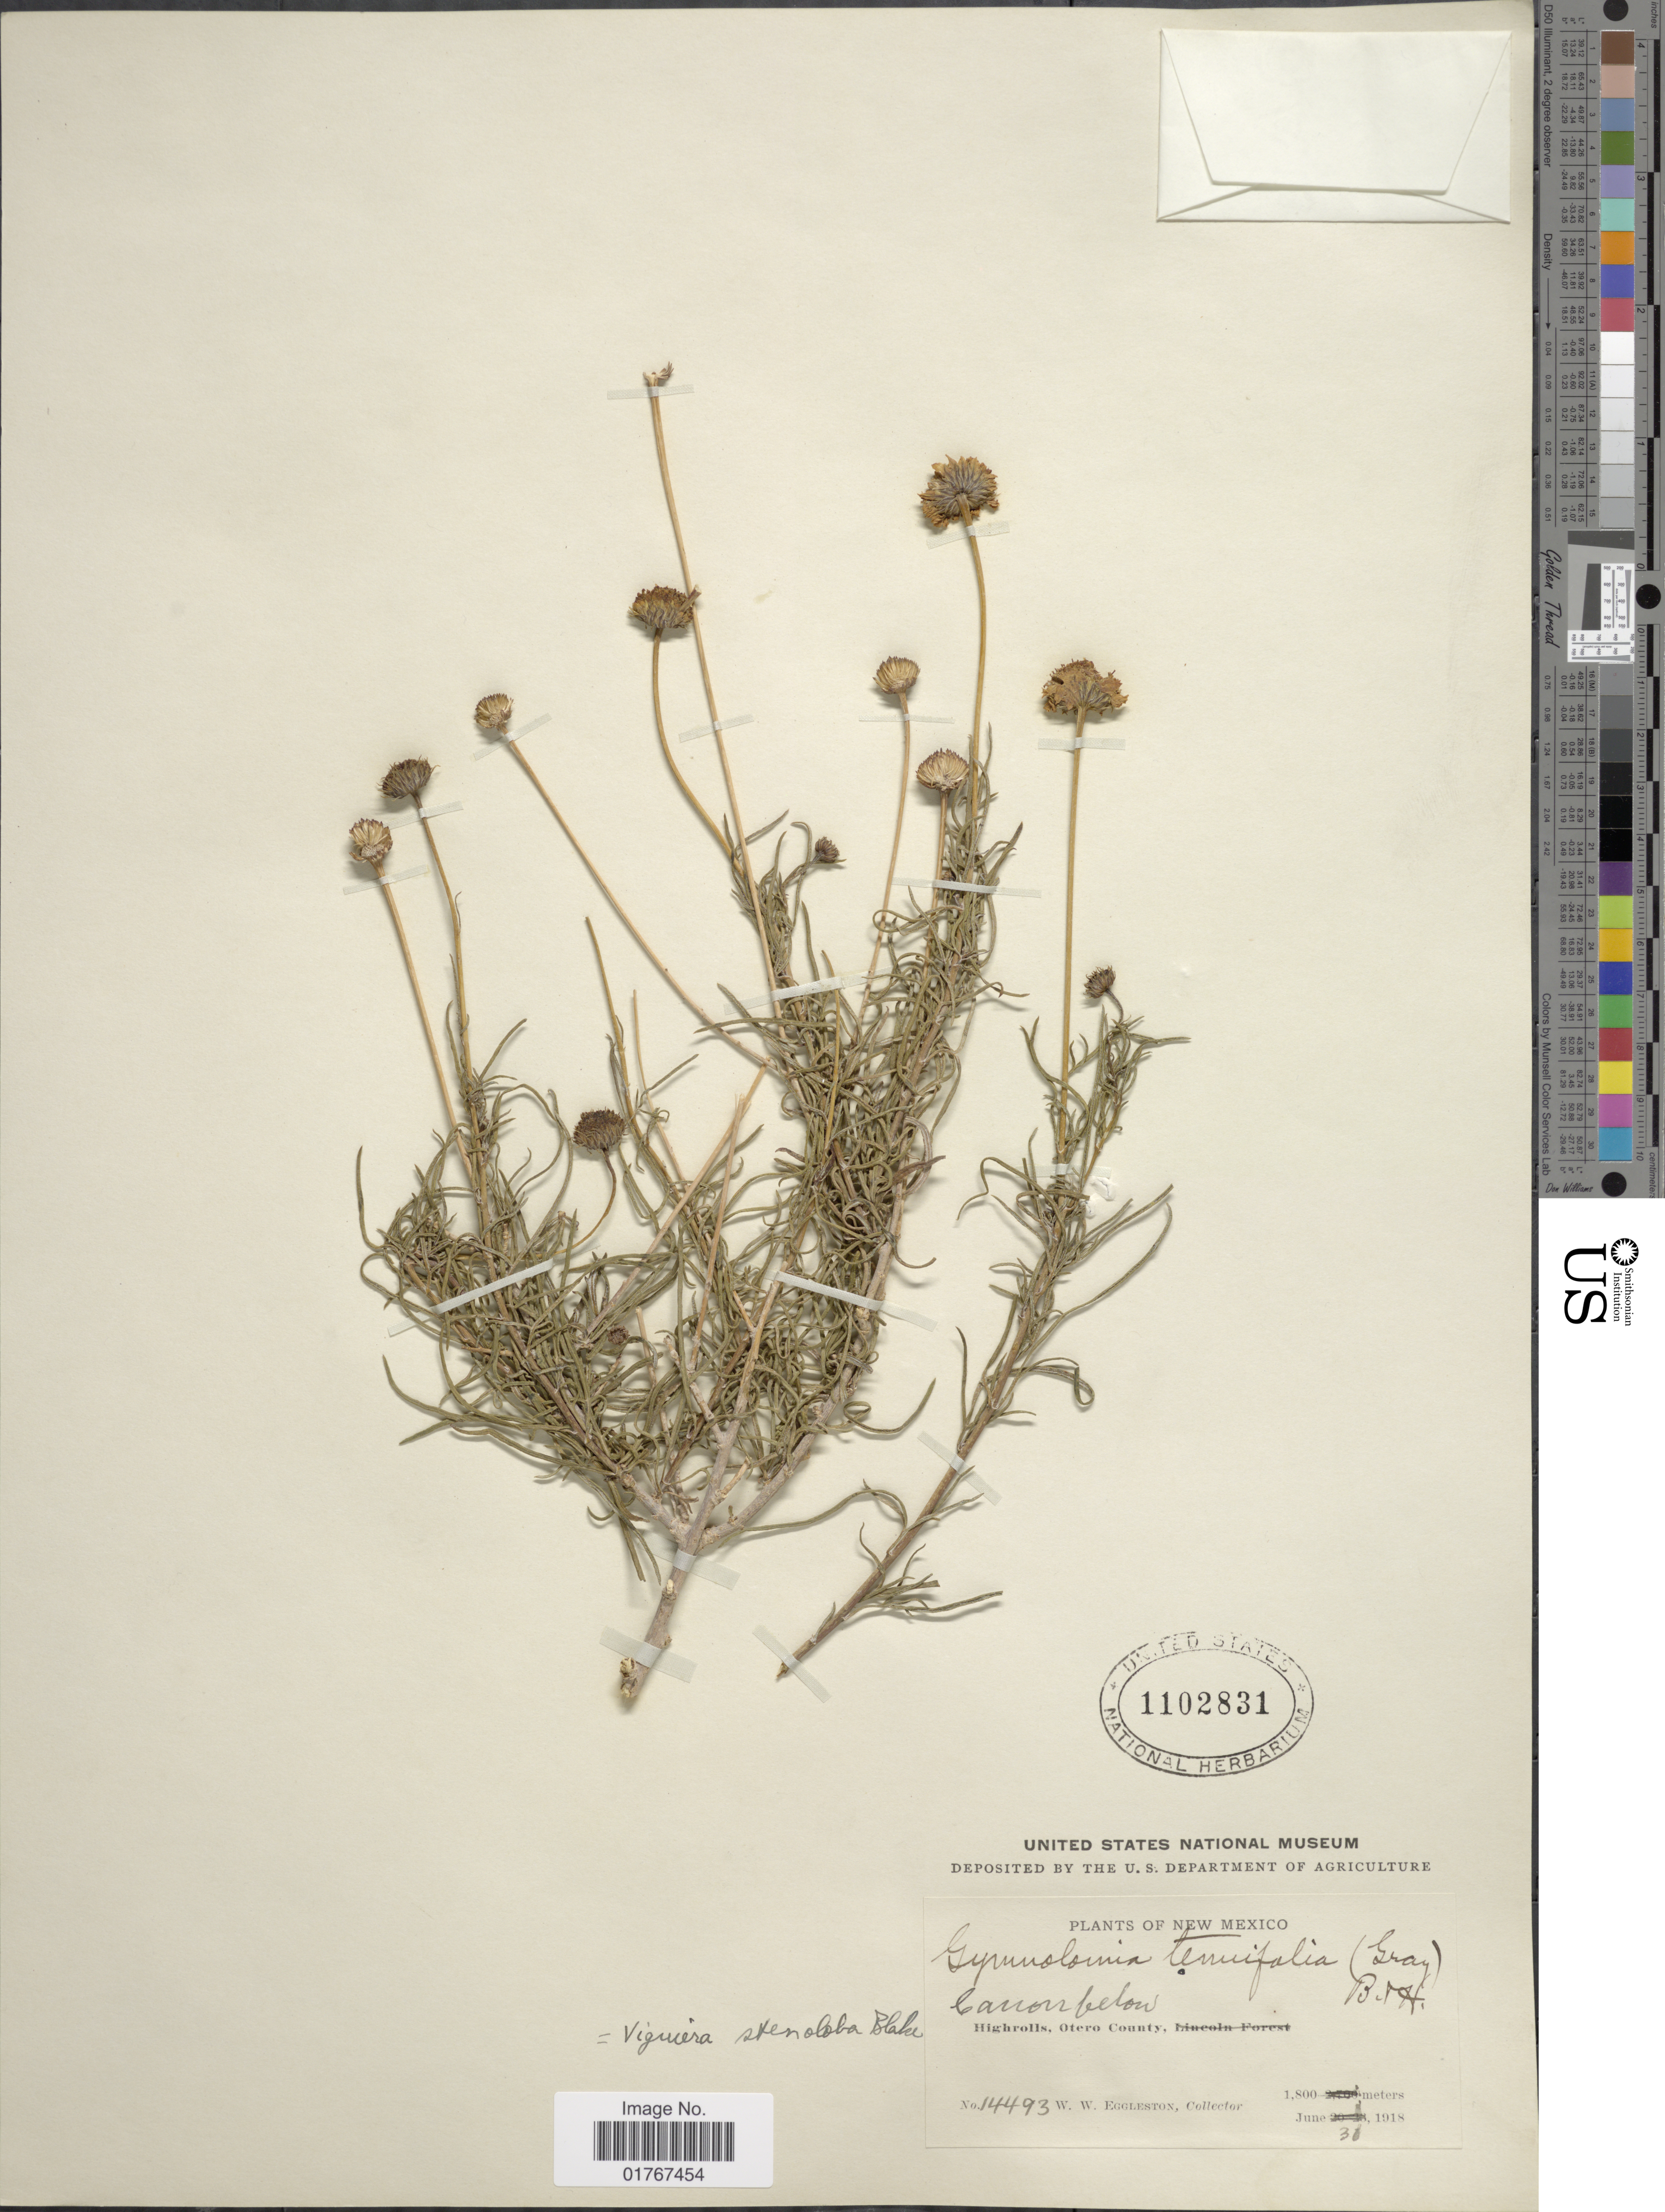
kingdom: Plantae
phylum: Tracheophyta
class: Magnoliopsida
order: Asterales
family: Asteraceae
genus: Viguiera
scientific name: Viguiera stenoloba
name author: S.F. Blake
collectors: W. W. Eggleston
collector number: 14493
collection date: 1918-06-30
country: United States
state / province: New Mexico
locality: Canon below, Highrolls, Otero County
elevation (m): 1800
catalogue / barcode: US 1102831